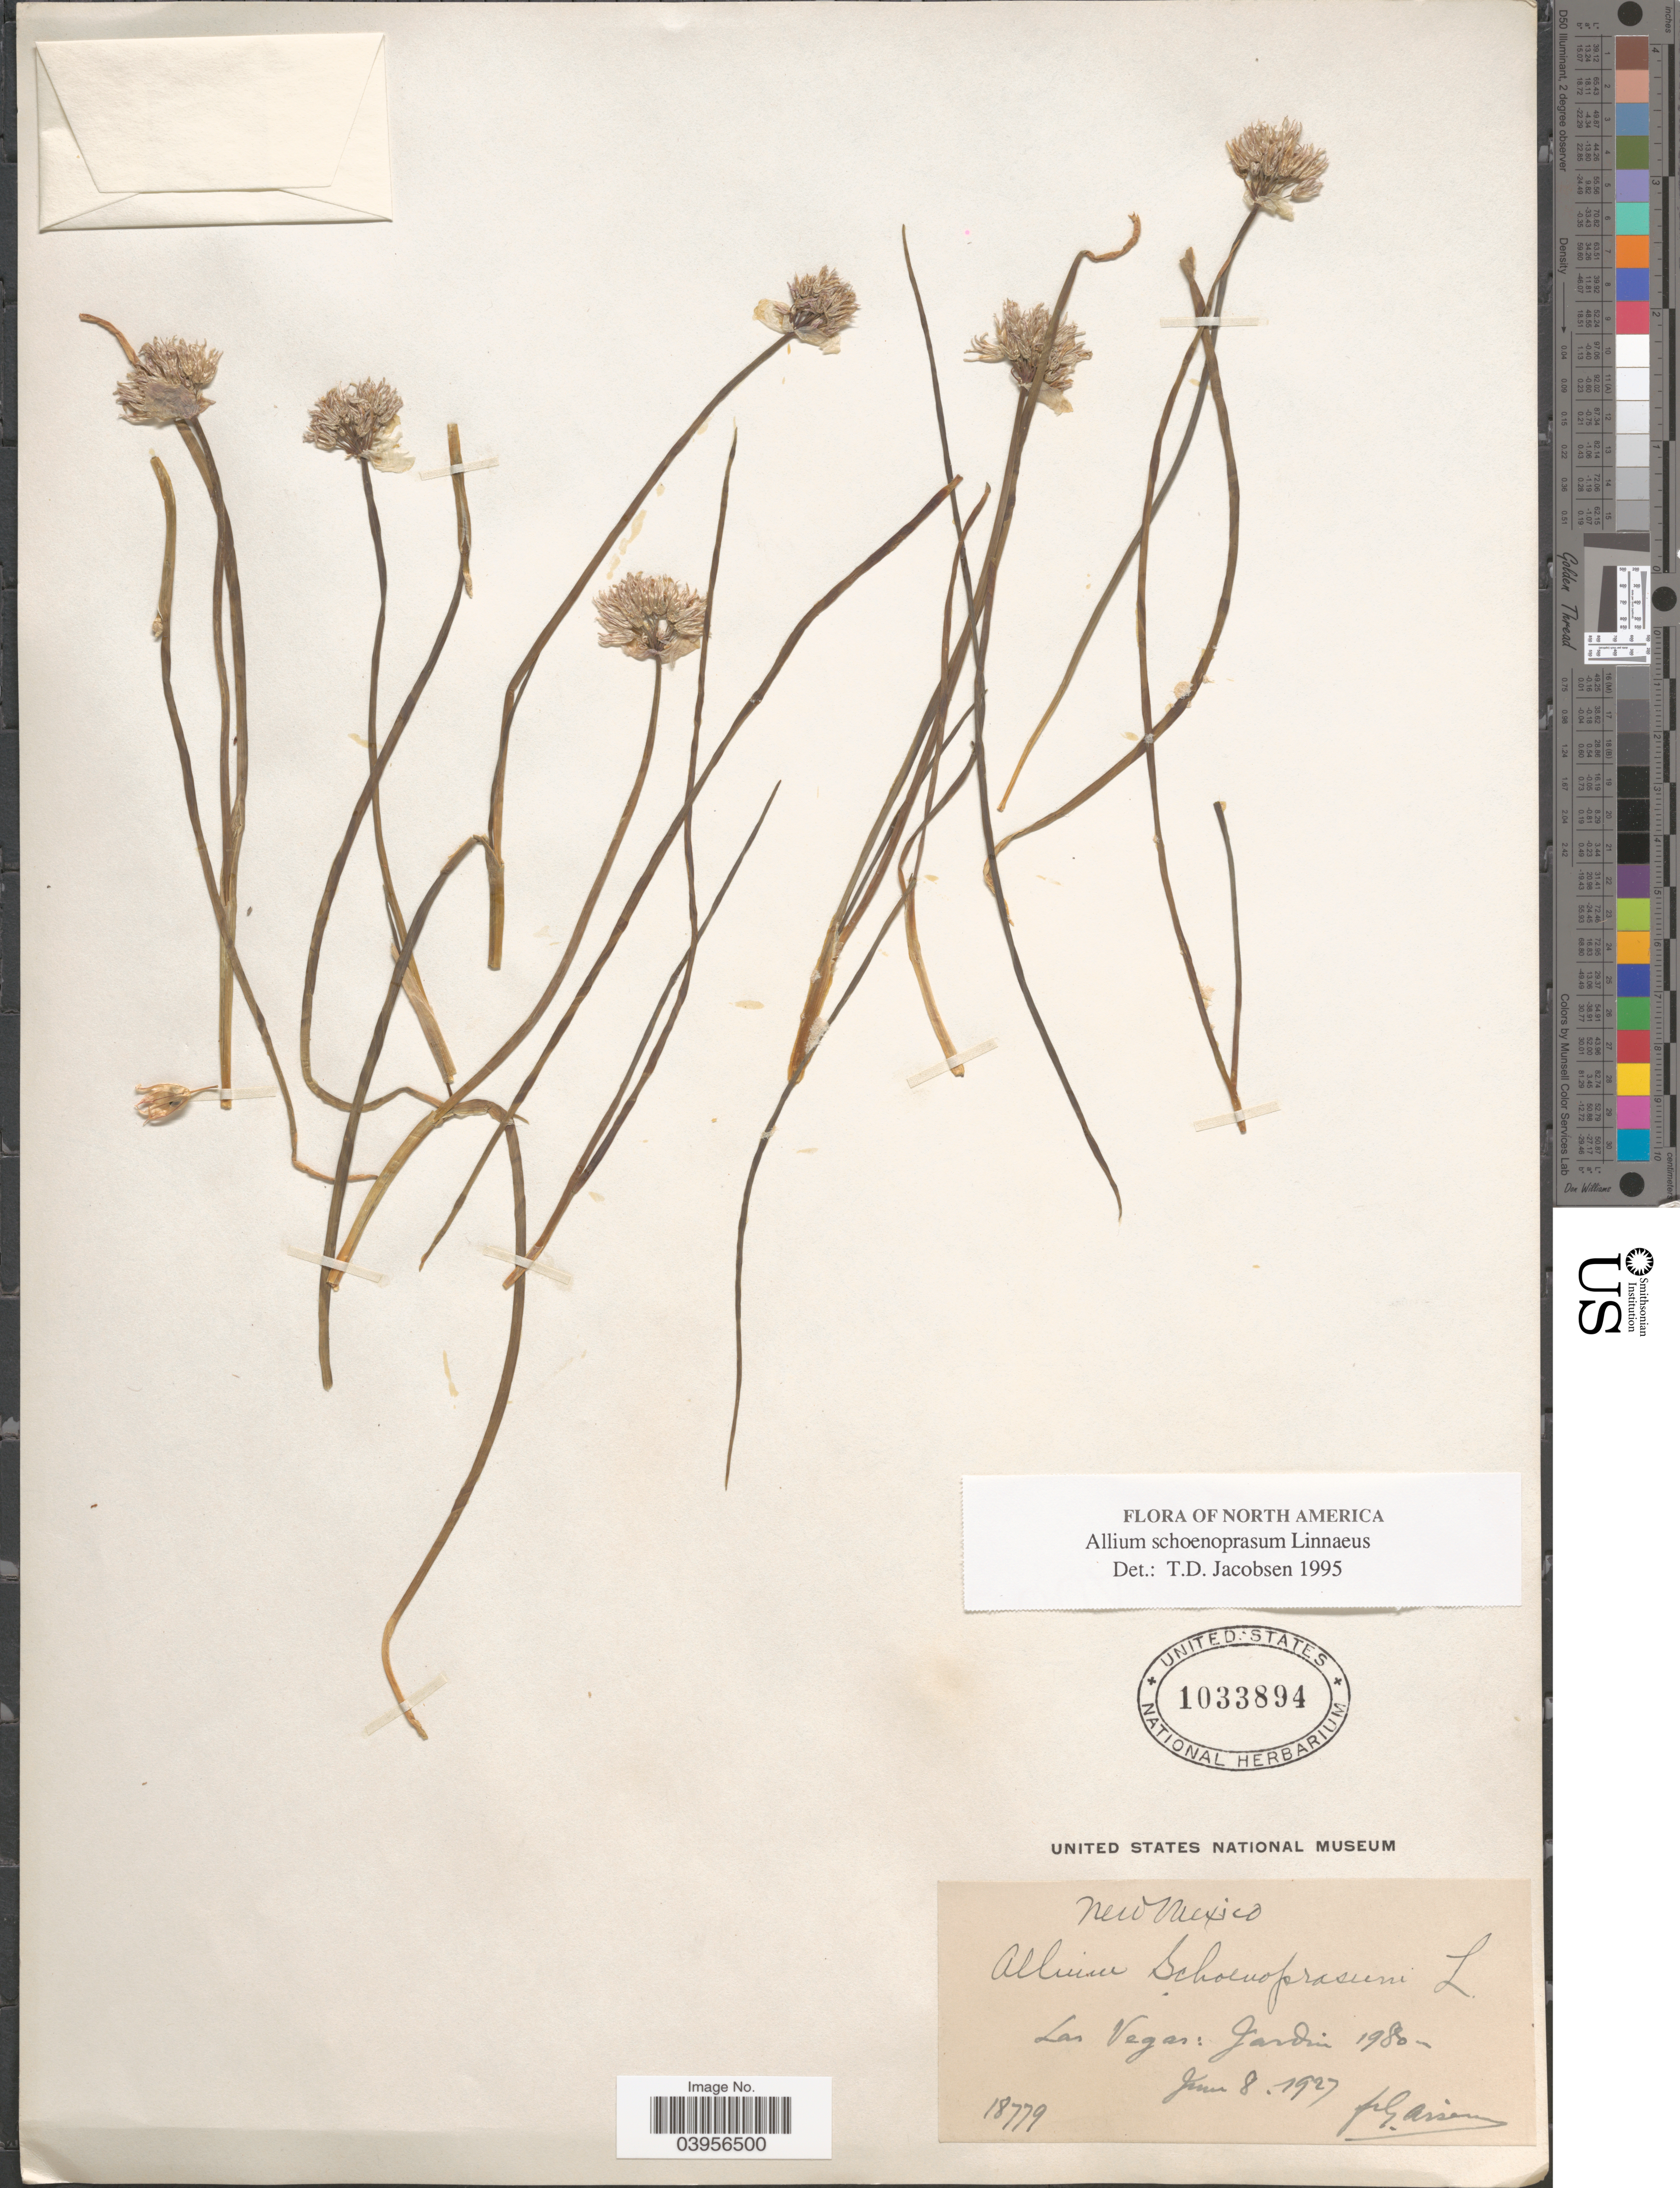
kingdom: Plantae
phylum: Tracheophyta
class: Liliopsida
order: Asparagales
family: Amaryllidaceae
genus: Allium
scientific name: Allium schoenoprasum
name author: L.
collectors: Bro. G. Arsène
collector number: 18779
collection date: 1927-06-08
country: United States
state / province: New Mexico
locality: Las Vegas: Jardin.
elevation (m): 1980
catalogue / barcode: US 1033894